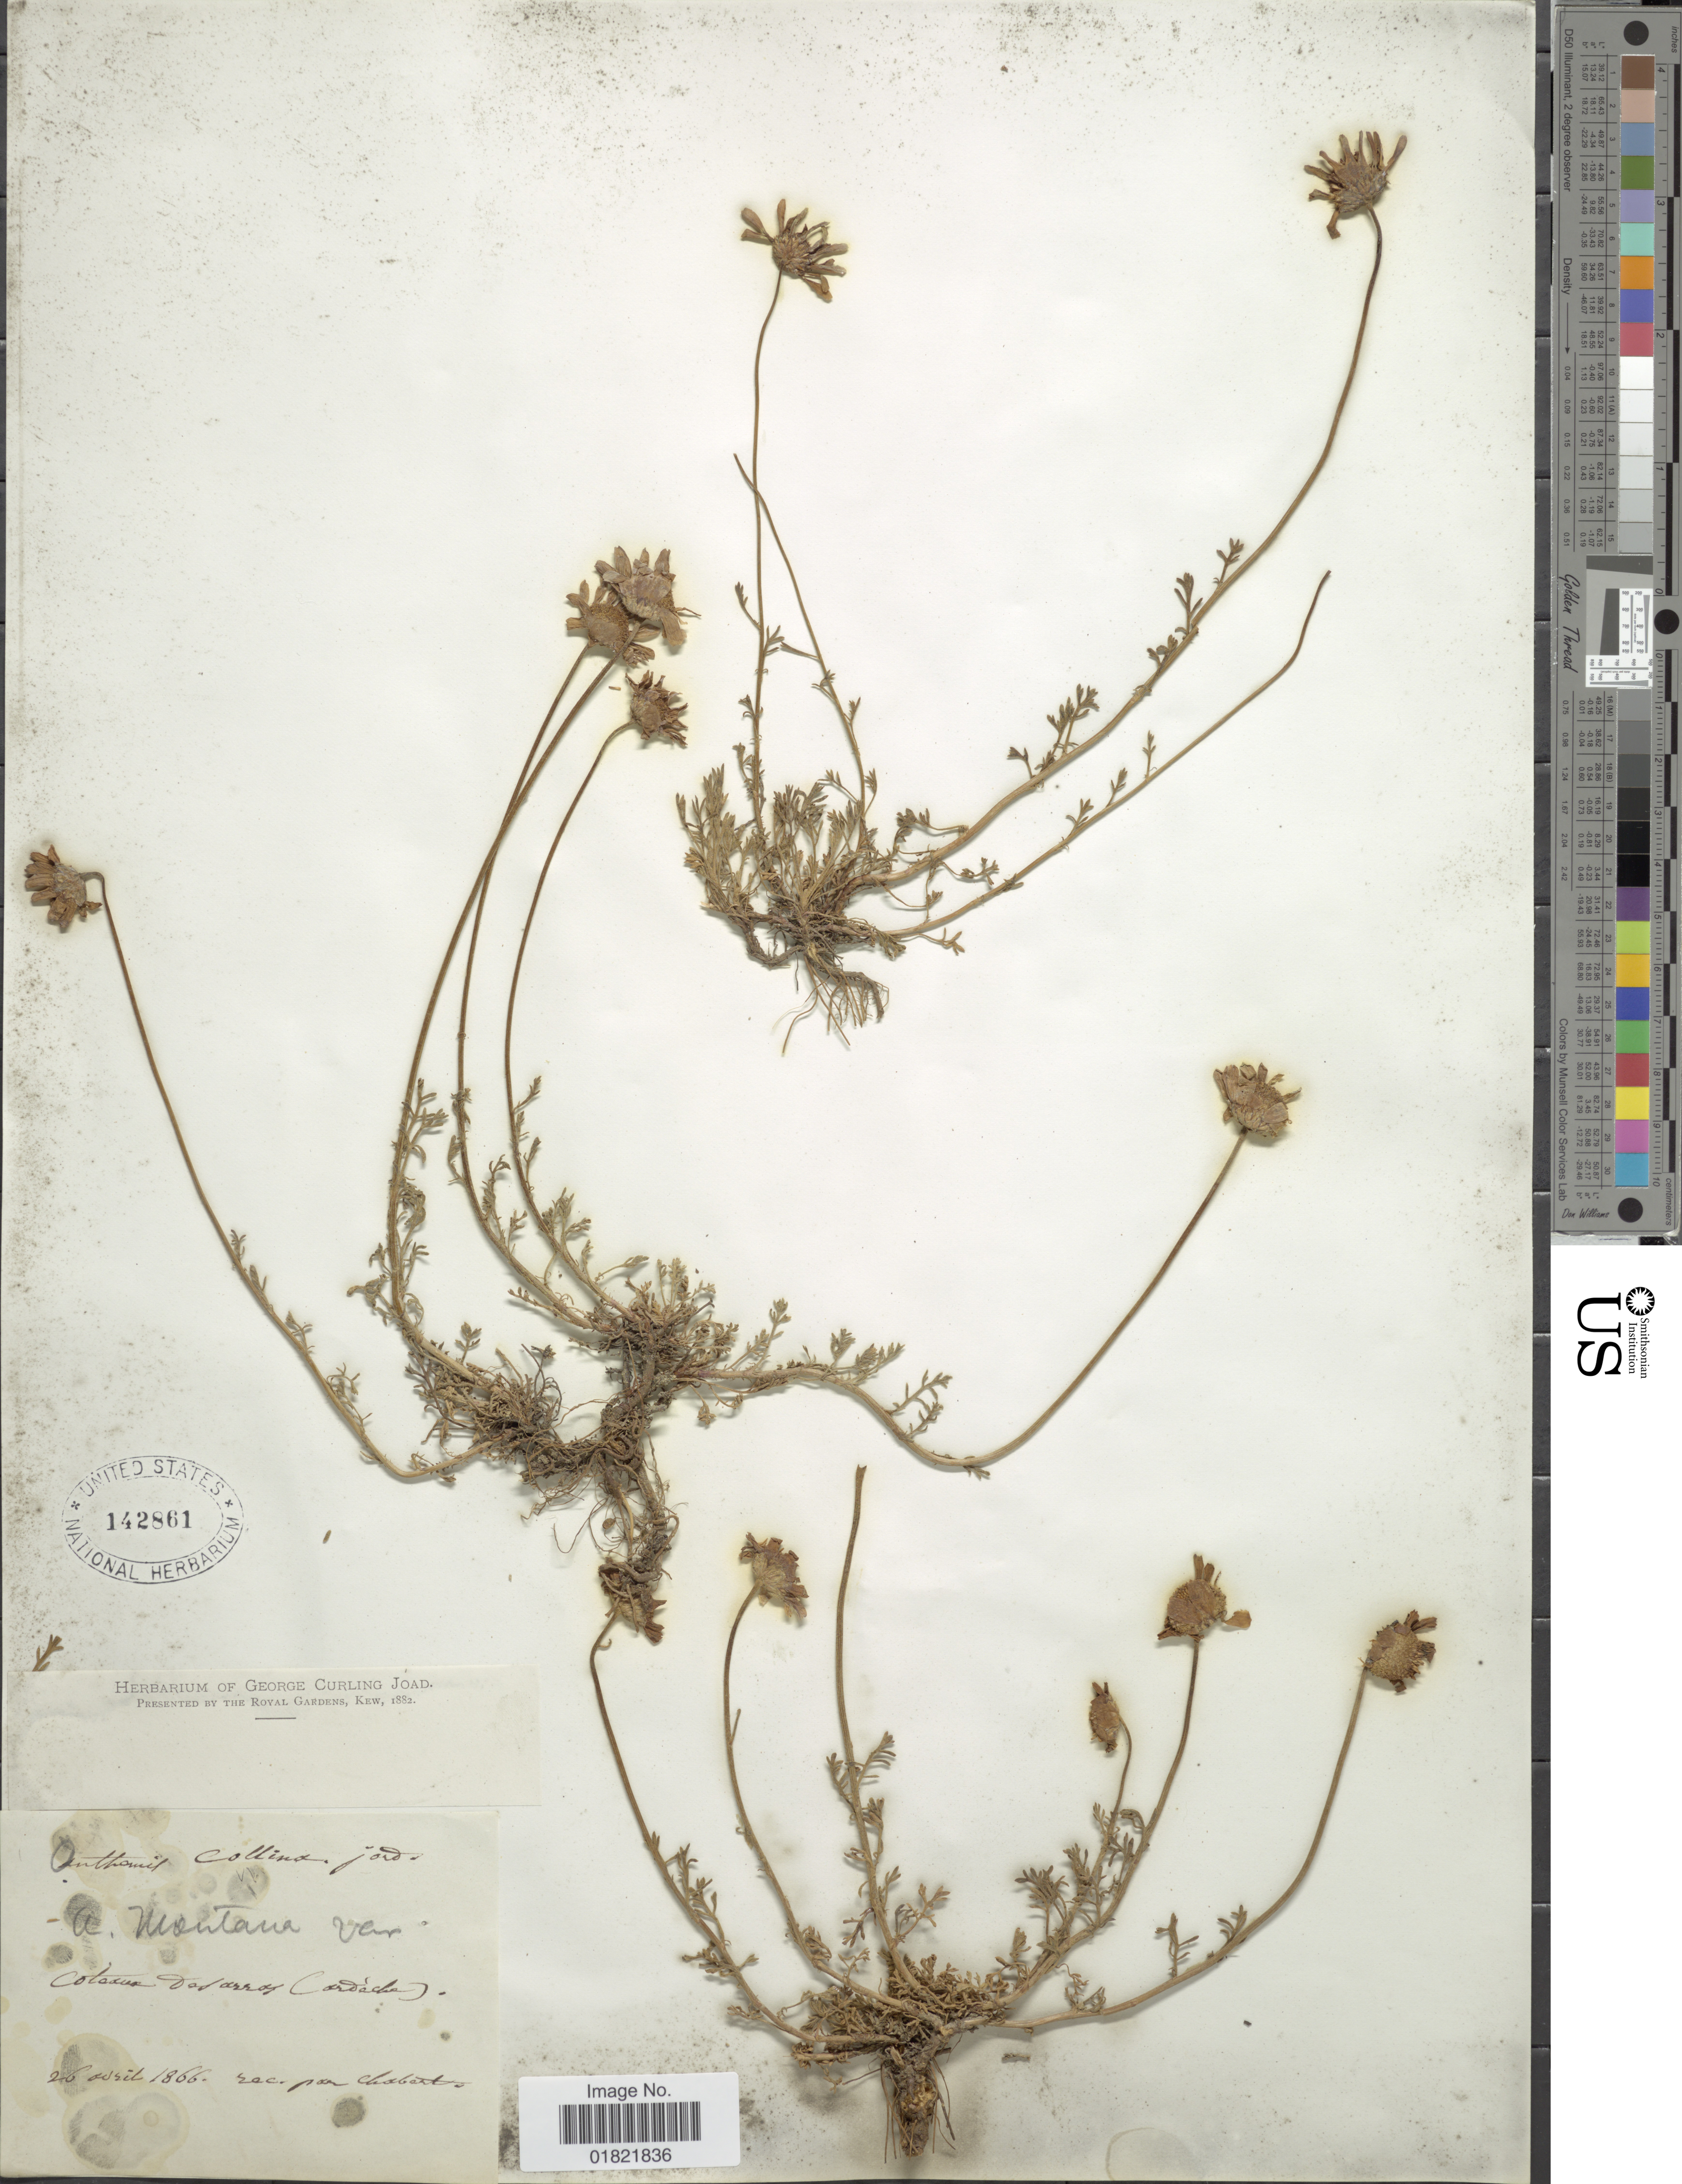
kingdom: Plantae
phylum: Tracheophyta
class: Magnoliopsida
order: Asterales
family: Asteraceae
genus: Anthemis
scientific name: Anthemis collina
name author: Jord.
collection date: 1866-04-26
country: France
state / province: Auvergne-Rhône-Alpes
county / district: Ardèche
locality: Coteaux, Ardèche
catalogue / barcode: US 142861